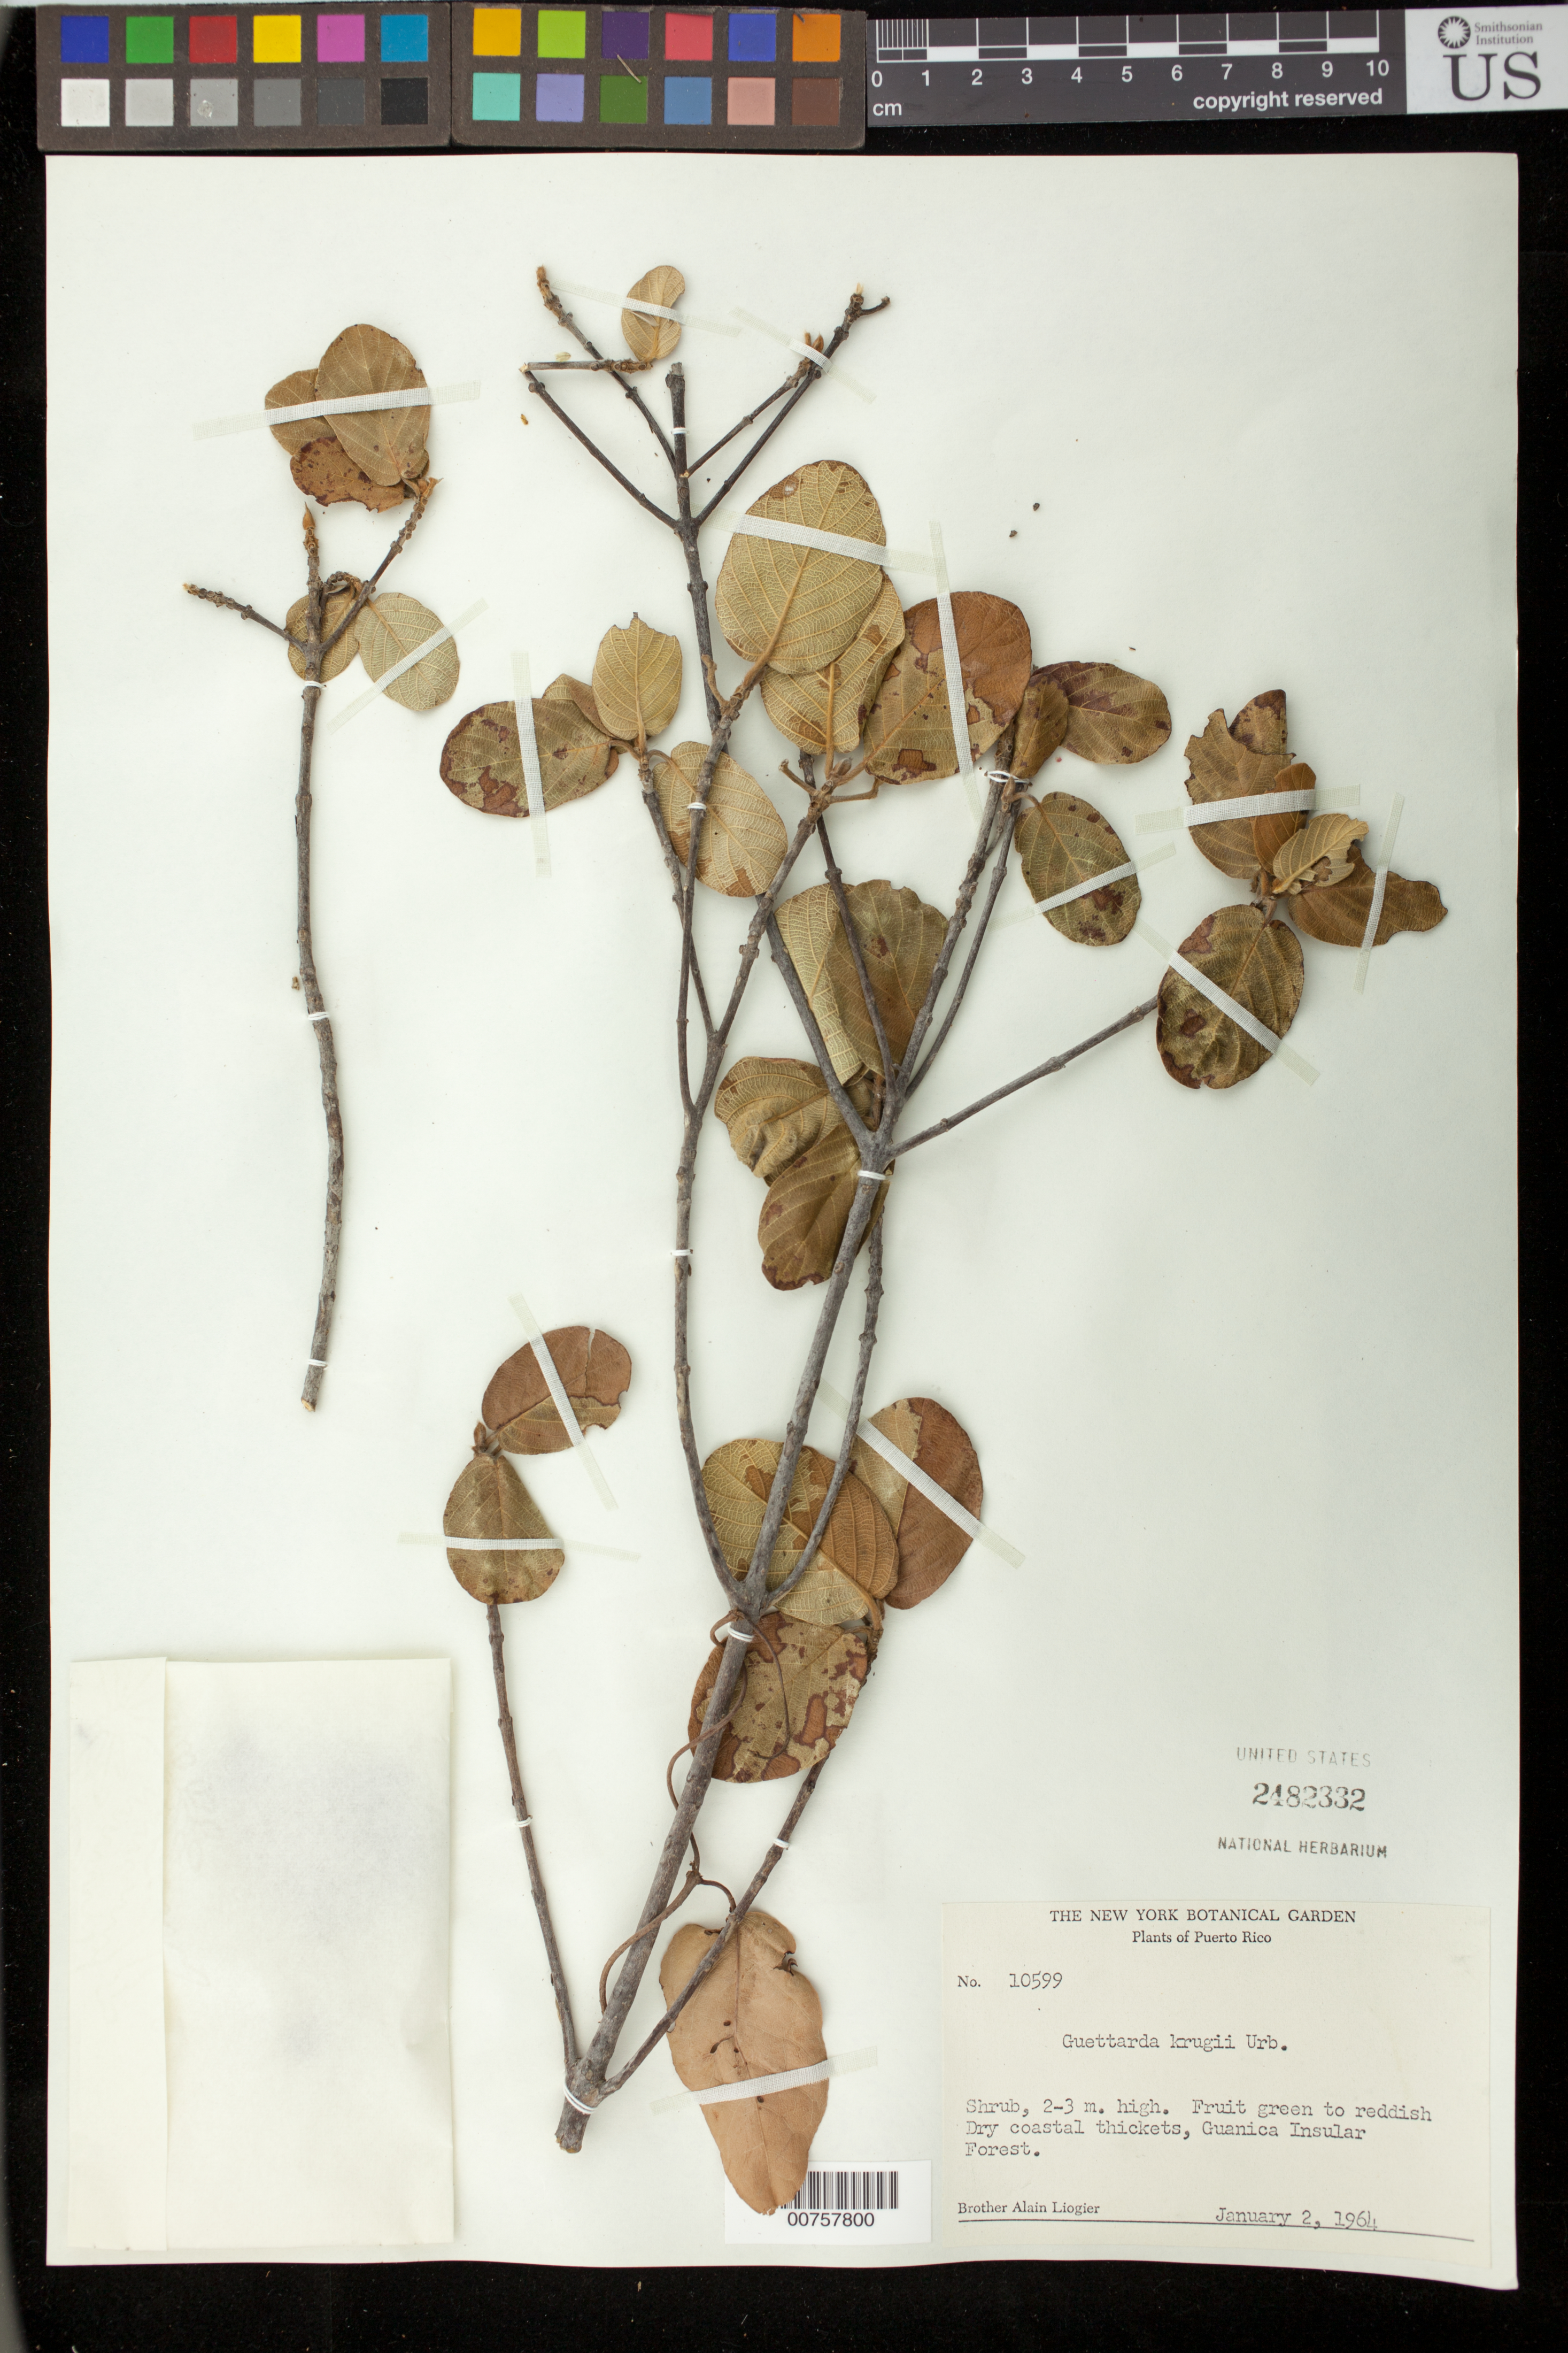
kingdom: Plantae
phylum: Tracheophyta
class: Magnoliopsida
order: Gentianales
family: Rubiaceae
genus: Guettarda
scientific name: Guettarda krugii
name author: Urb.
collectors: A. H. Liogier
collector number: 10599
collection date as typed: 02 Jan 1964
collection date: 1964-01-02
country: Puerto Rico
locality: Guanica Insular Forest.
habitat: Dry coastal thickets.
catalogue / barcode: US 2482332